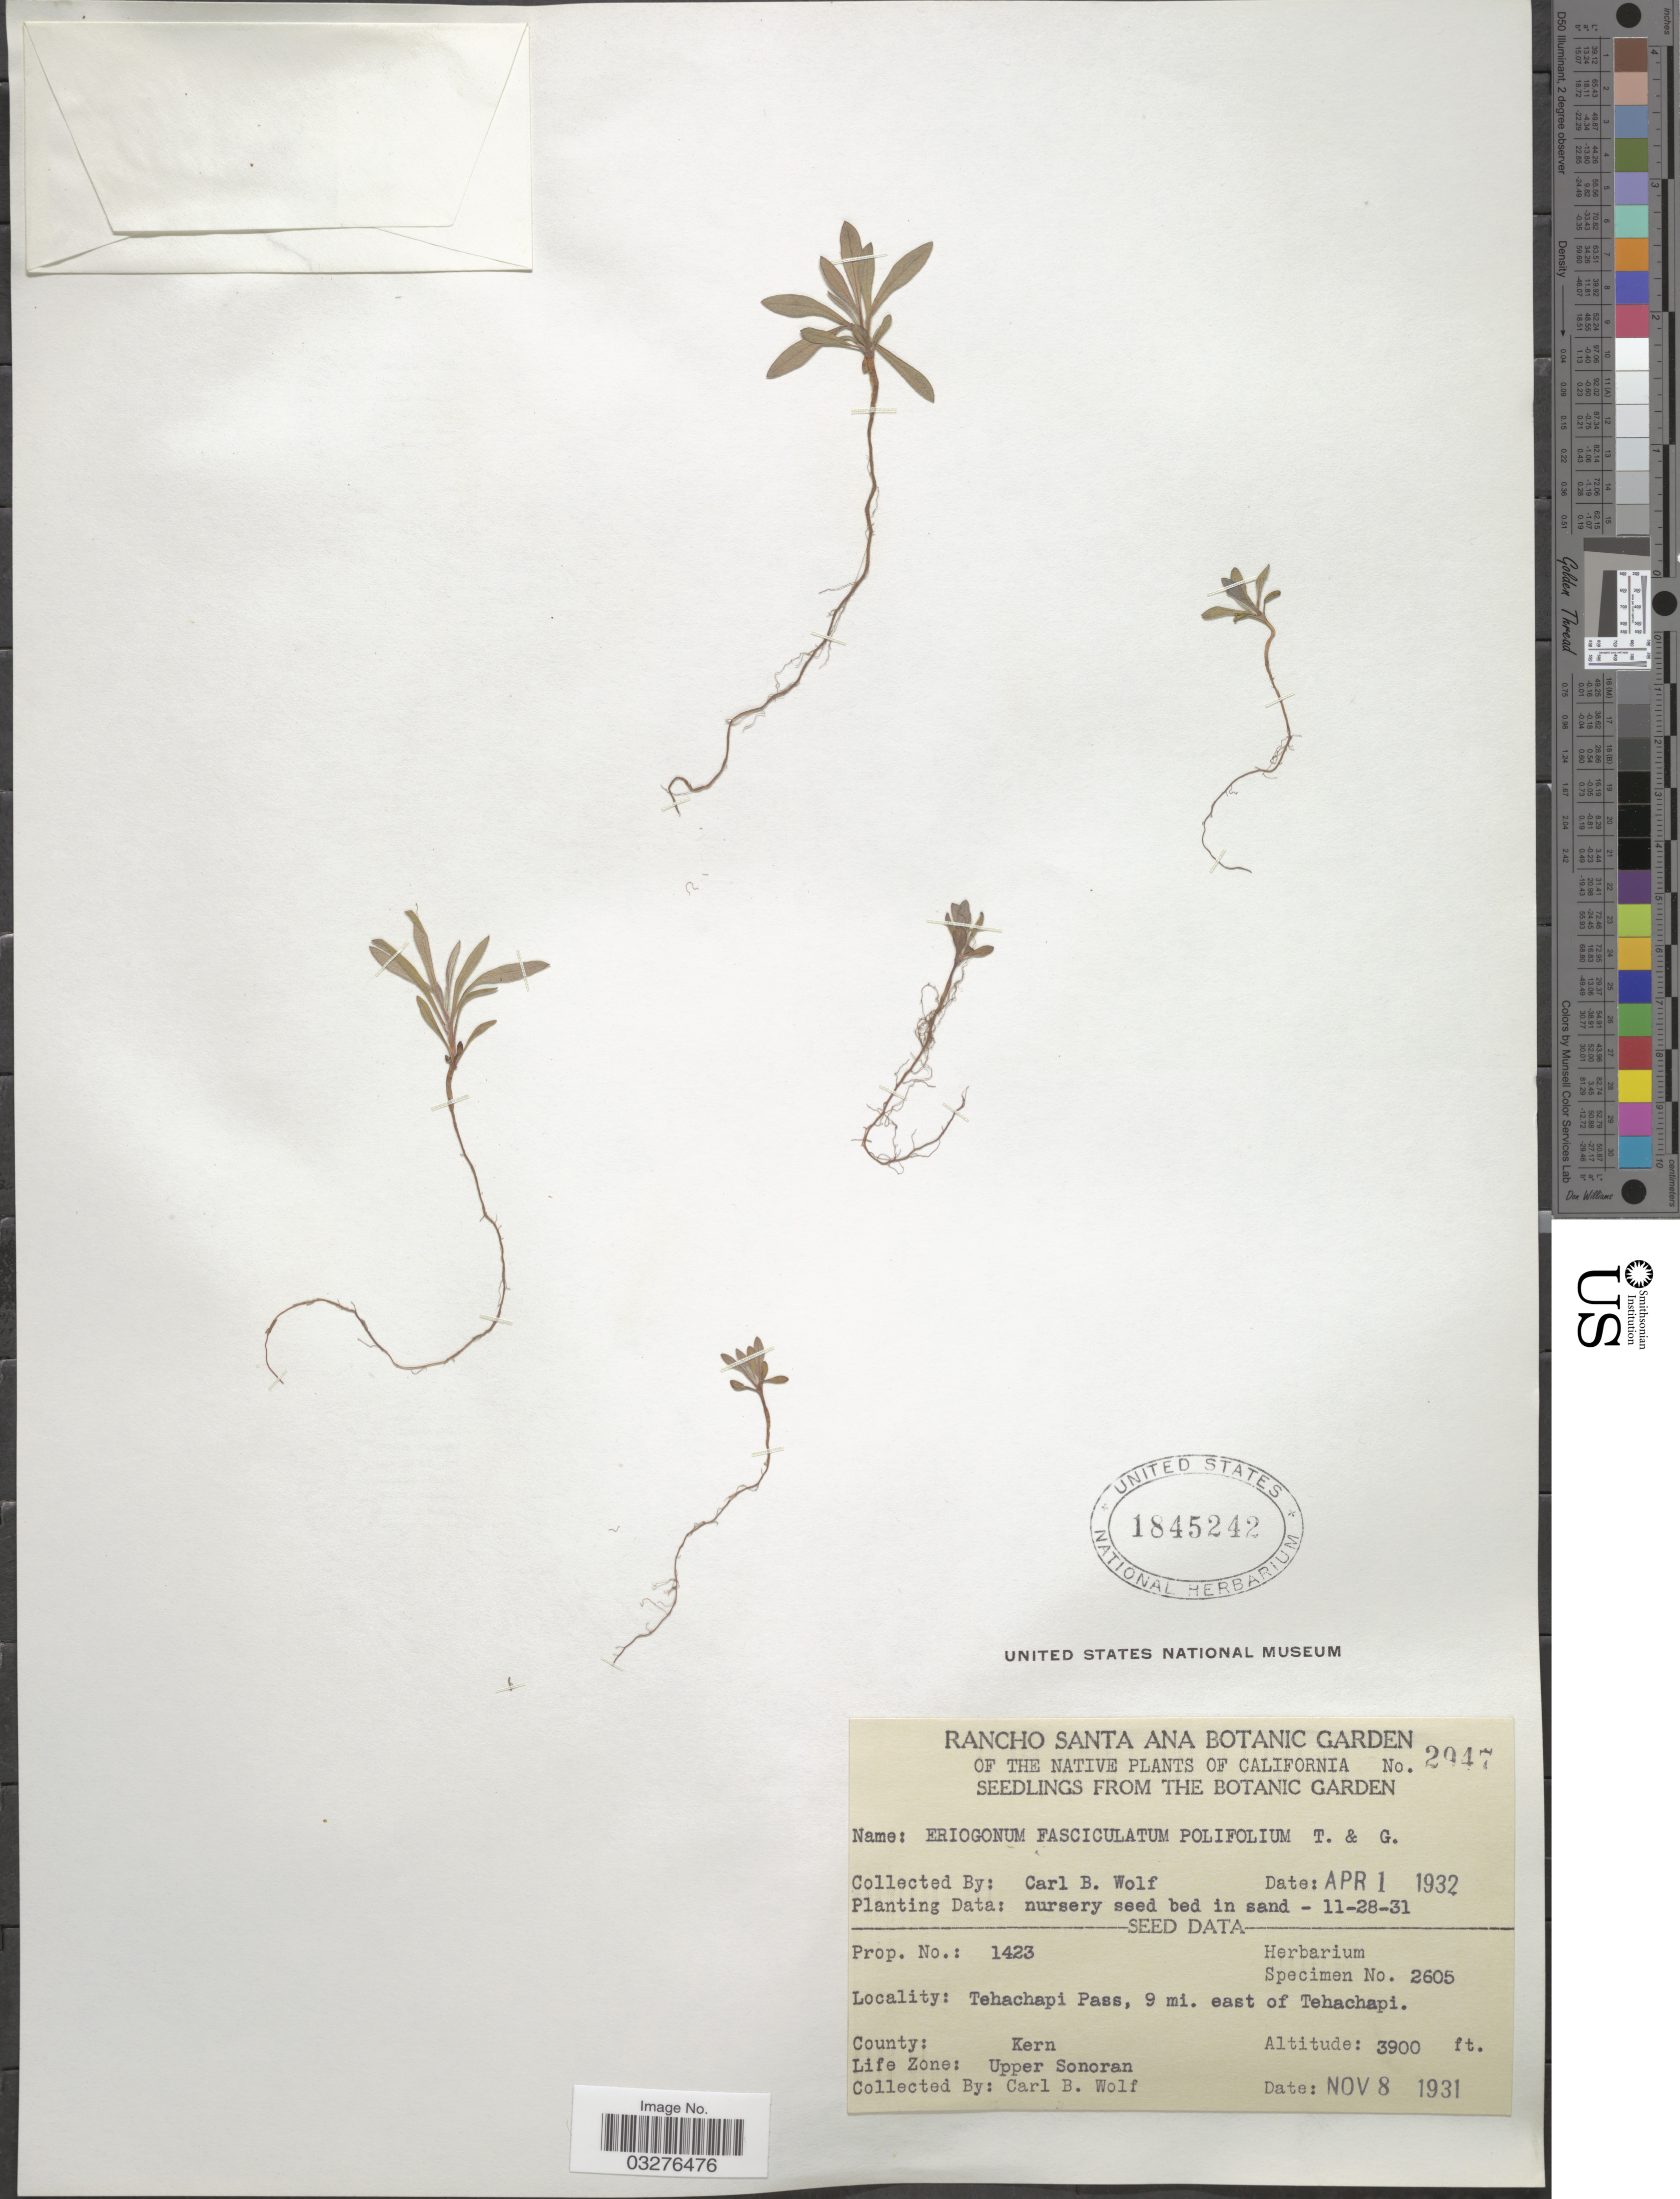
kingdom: Plantae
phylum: Tracheophyta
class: Magnoliopsida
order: Caryophyllales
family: Polygonaceae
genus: Eriogonum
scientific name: Eriogonum fasciculatum var. polifolium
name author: (Benth.) Torr. & A. Gray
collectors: C. B. Wolf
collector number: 2947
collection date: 1932-04-01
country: United States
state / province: California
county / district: Orange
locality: Rancho Santa Ana Botanic Garden.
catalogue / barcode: US 1845242